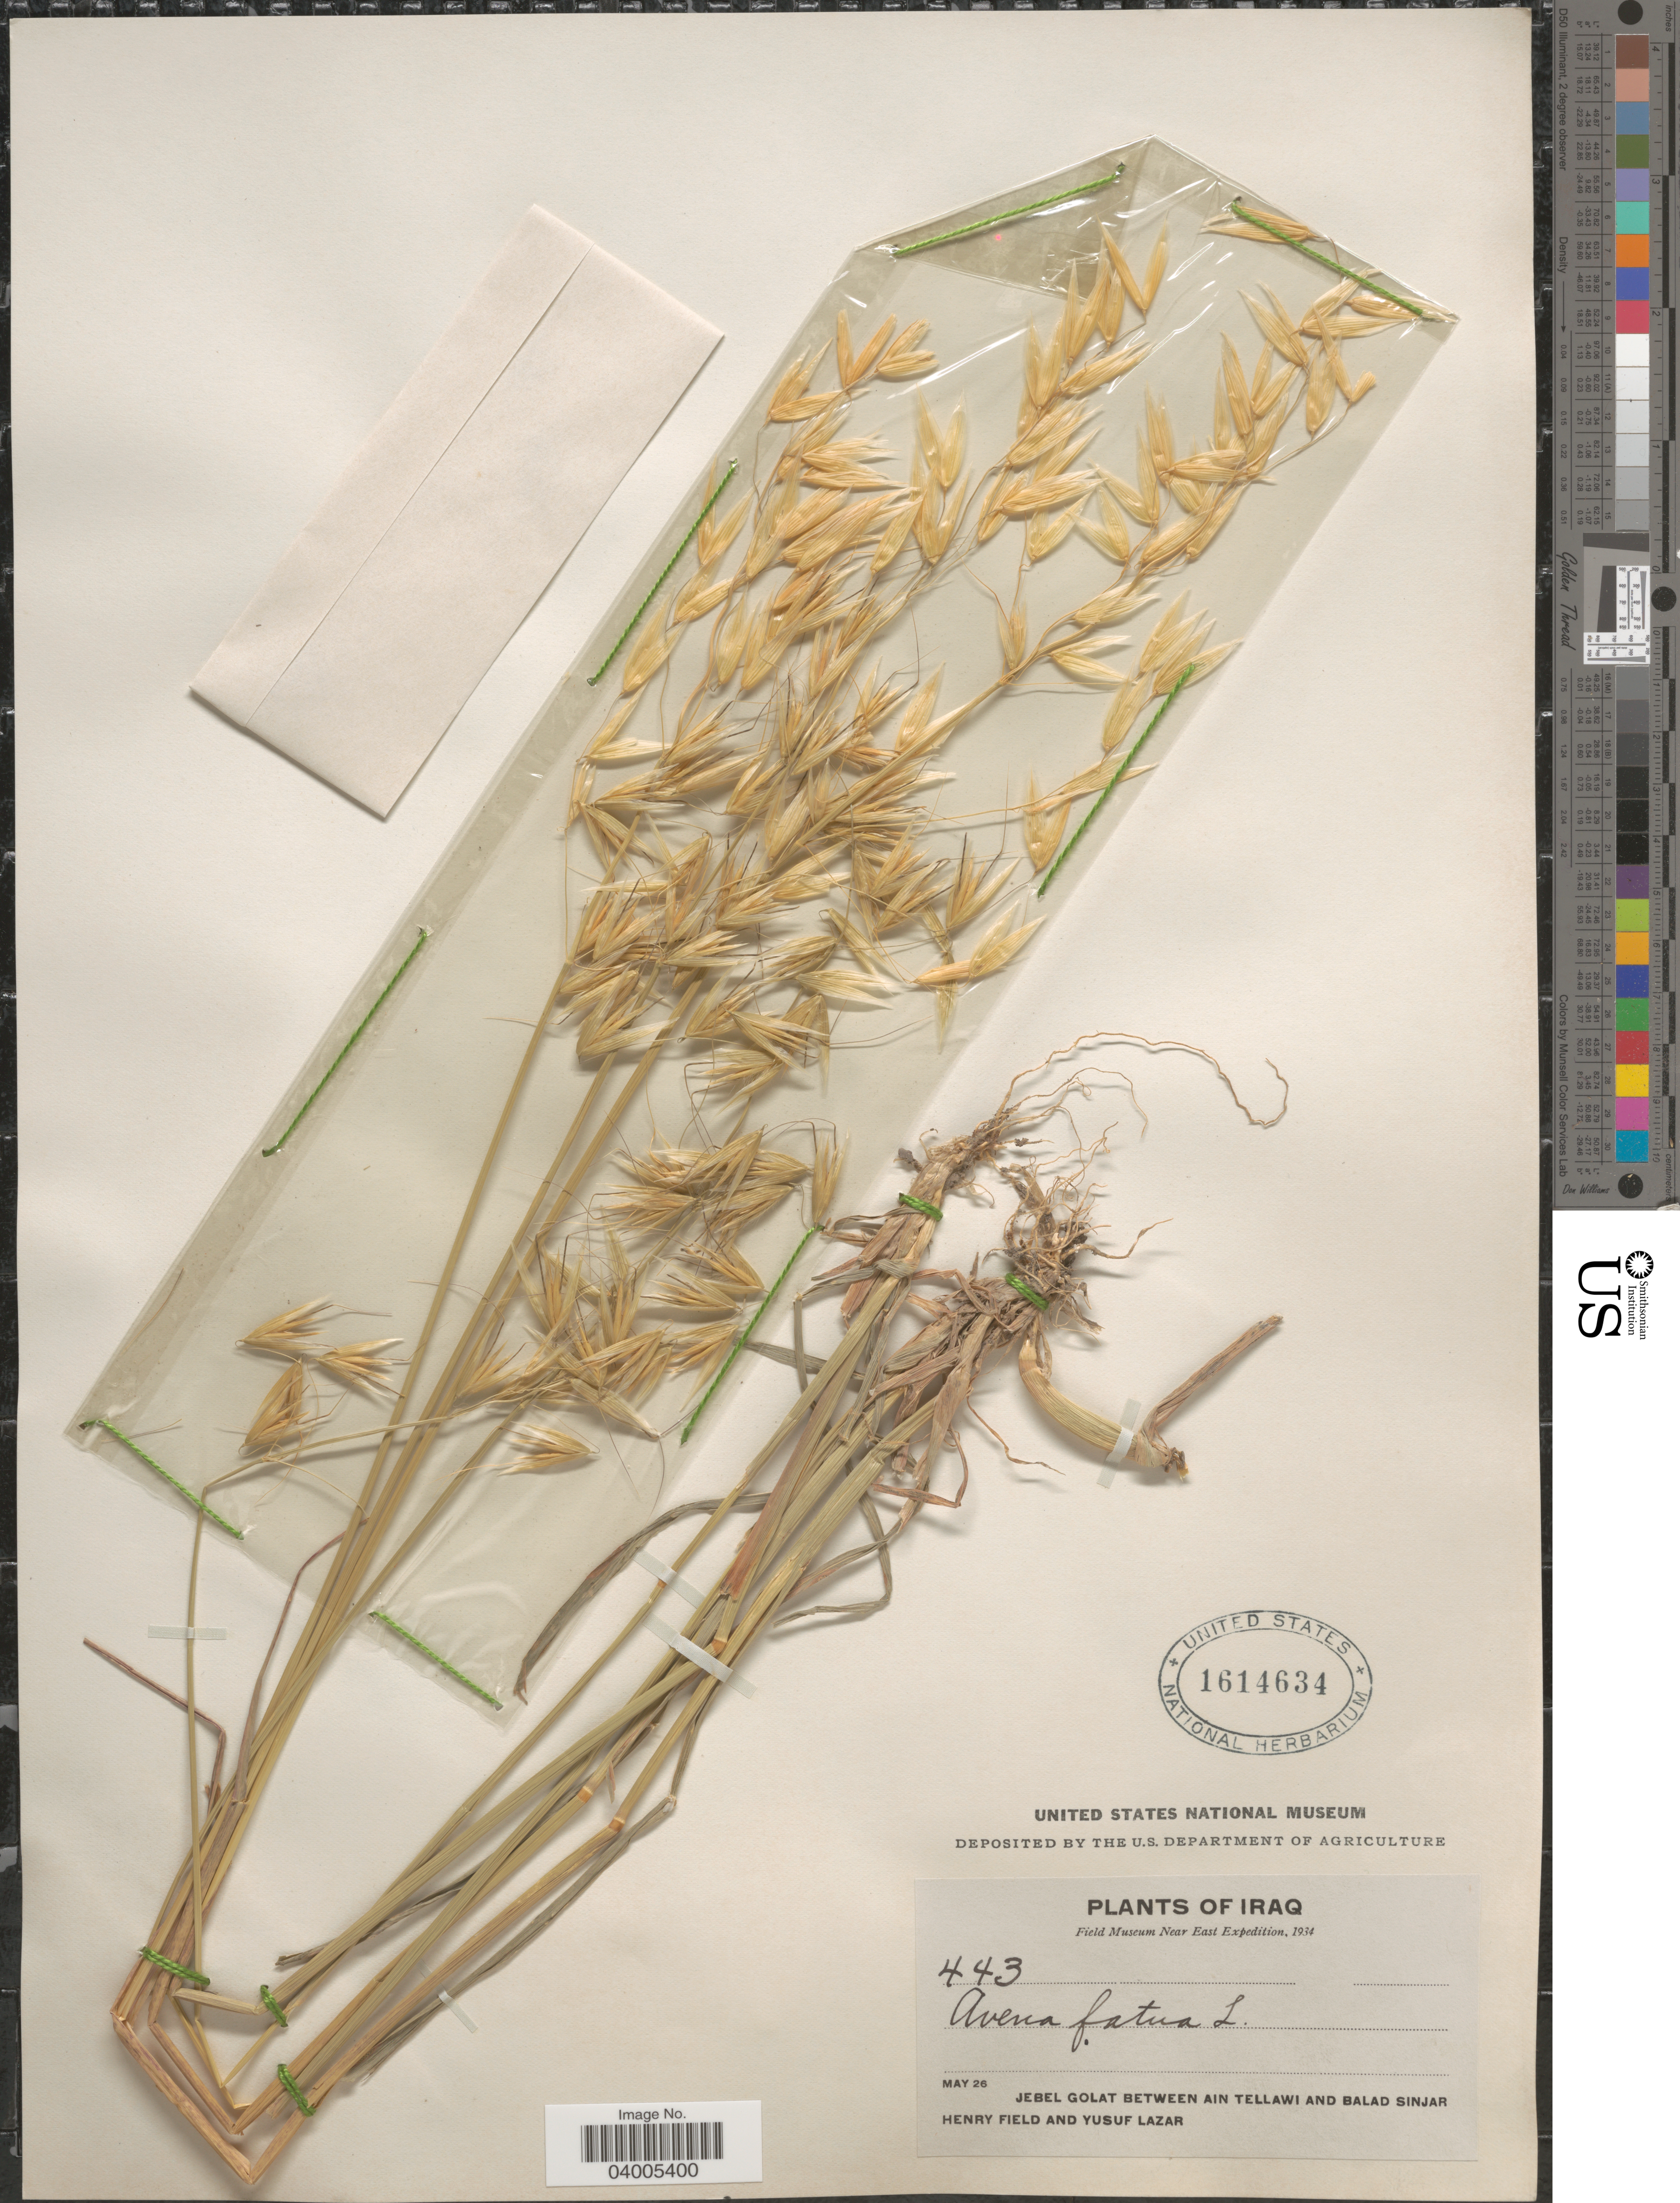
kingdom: Plantae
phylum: Tracheophyta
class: Liliopsida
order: Poales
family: Poaceae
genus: Avena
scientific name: Avena fatua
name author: L.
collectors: H. Field & Y. Lazar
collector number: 443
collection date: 1934-05-26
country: Iraq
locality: Jebel Golat between Ain Tellawi and Balad Sinjar.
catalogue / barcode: US 1614634